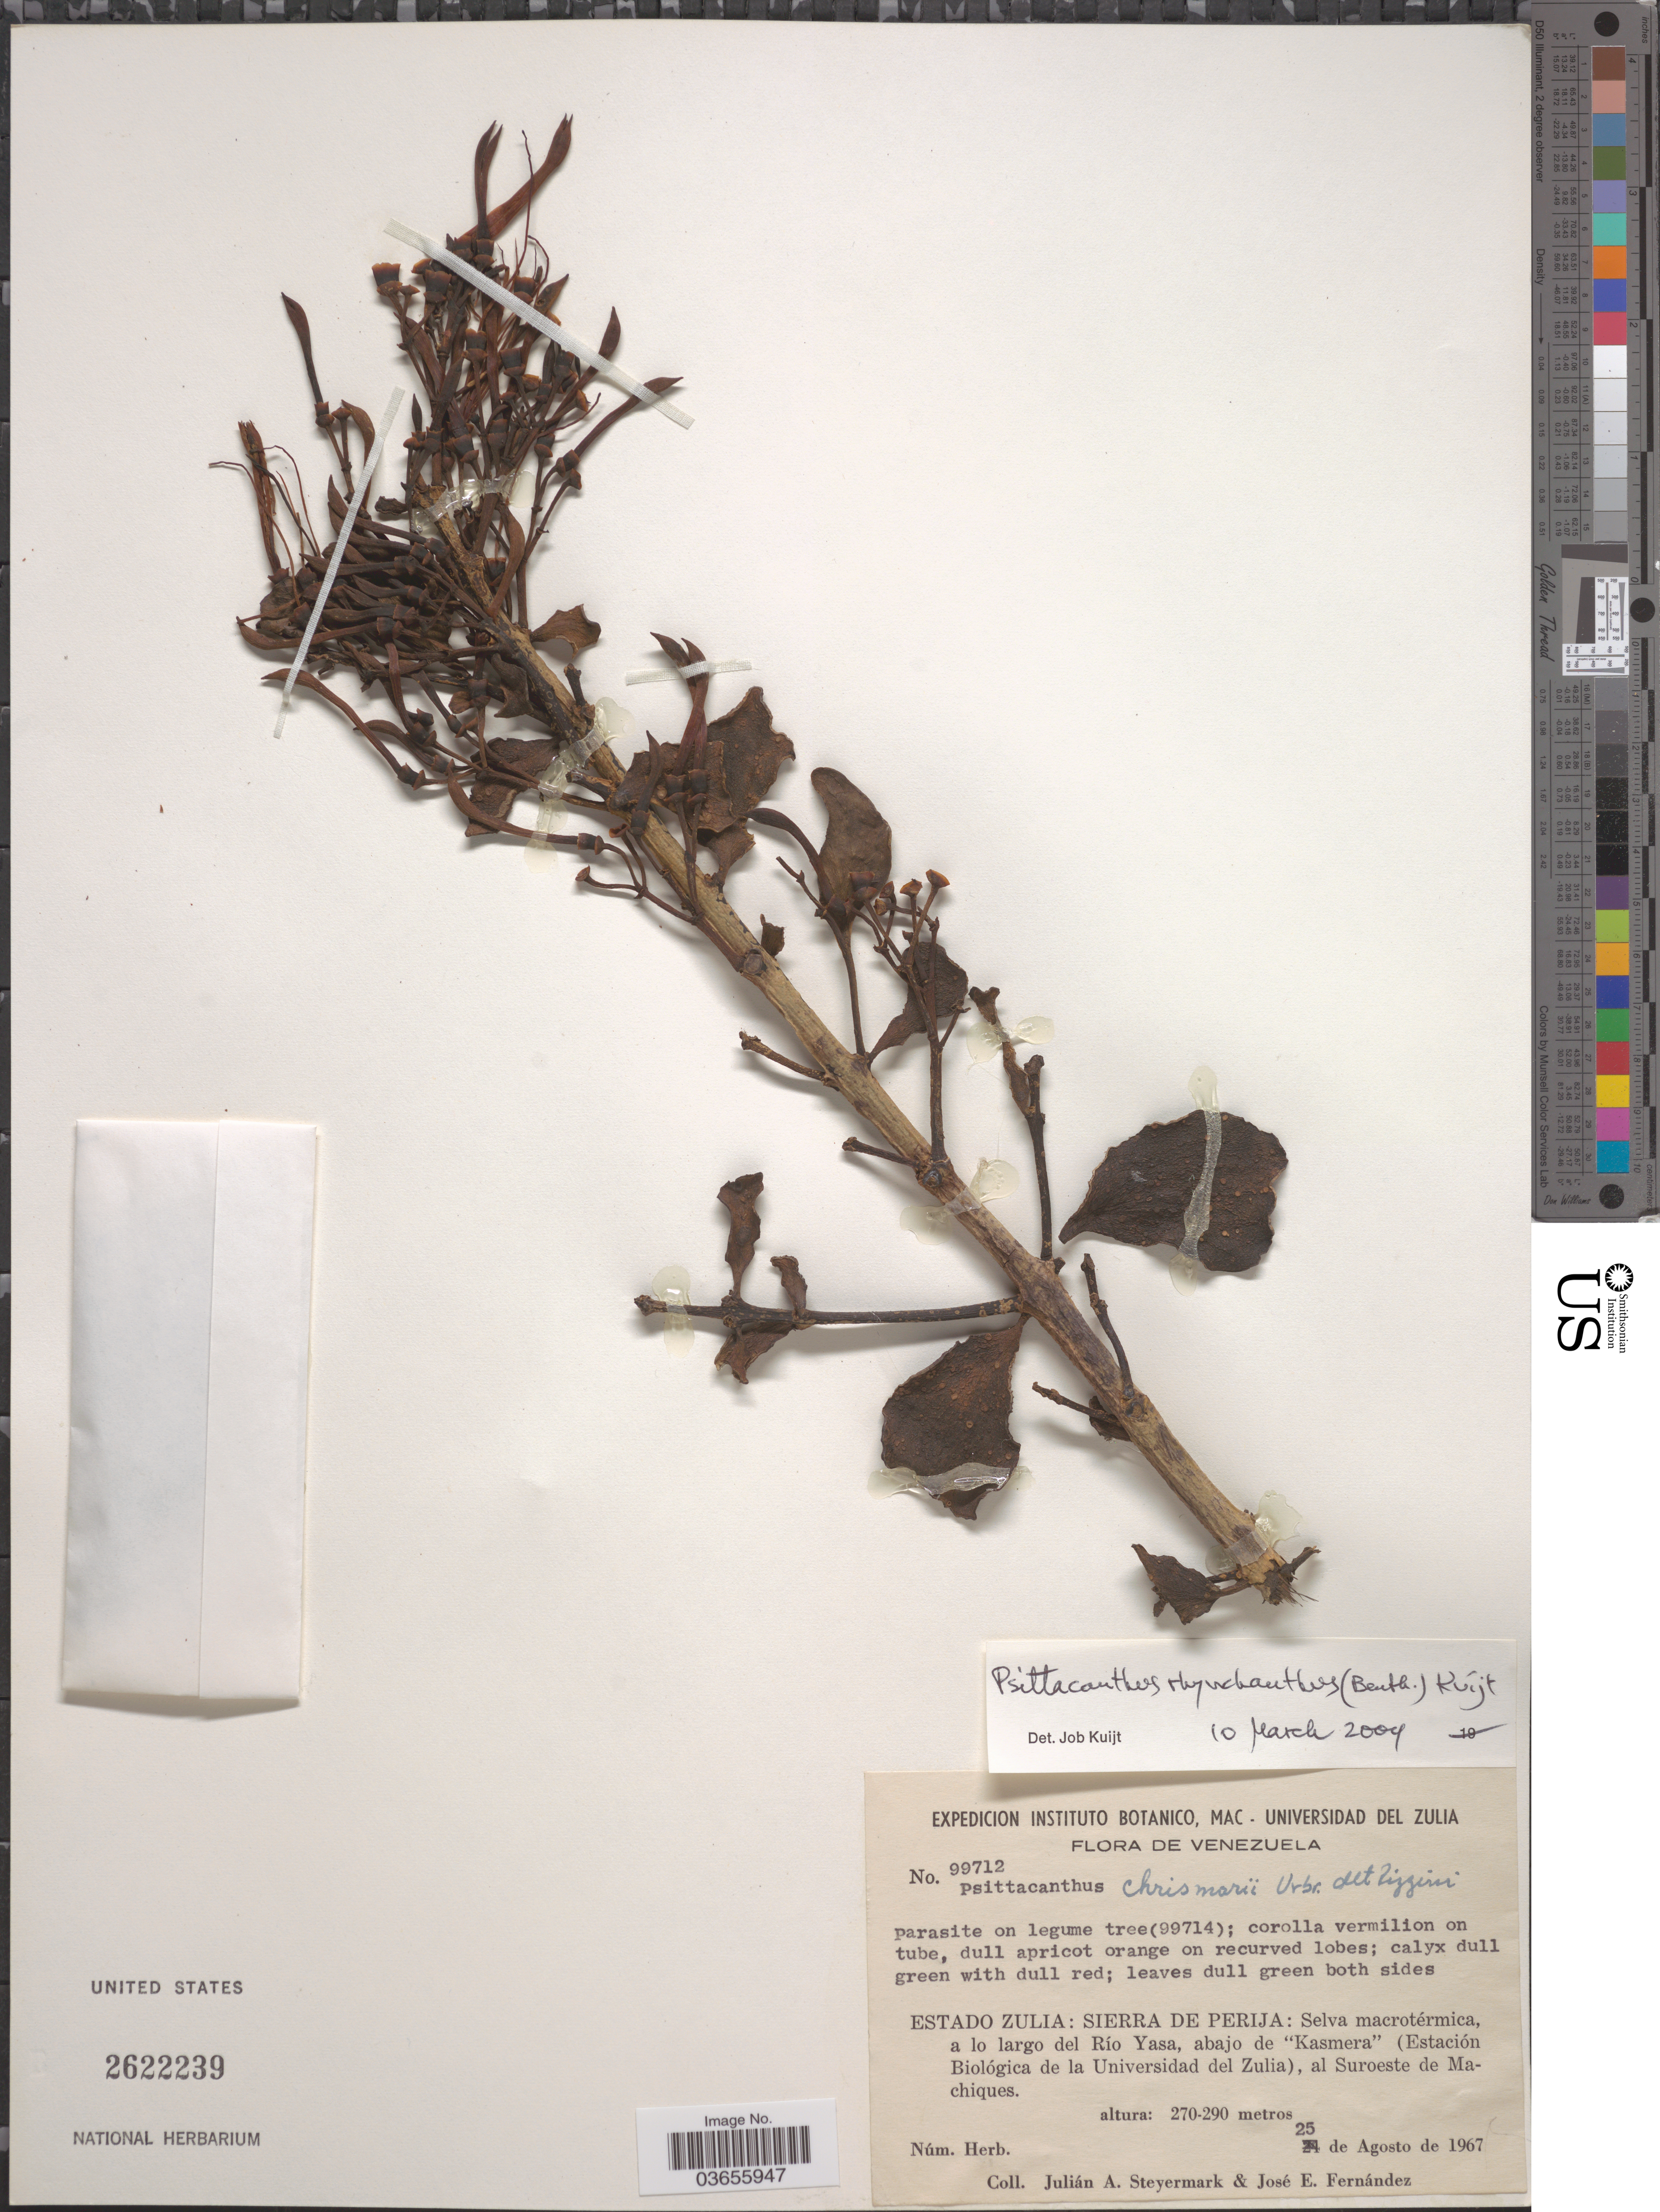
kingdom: Plantae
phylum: Tracheophyta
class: Magnoliopsida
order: Santalales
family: Loranthaceae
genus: Psittacanthus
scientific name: Psittacanthus rhynchanthus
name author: (Benth.) Kuijt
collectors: J. Steyermark & J. Fernández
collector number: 99712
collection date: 1967-08-25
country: Venezuela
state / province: Zulia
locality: Sierra de Perija: Selva macrotérmica, a lo largo del Río Yasa, abajo de "Kasmera" (Estación Biológica de la Universidad del Zulia), al Suroeste de Machiques.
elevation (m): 270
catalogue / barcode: US 2622239